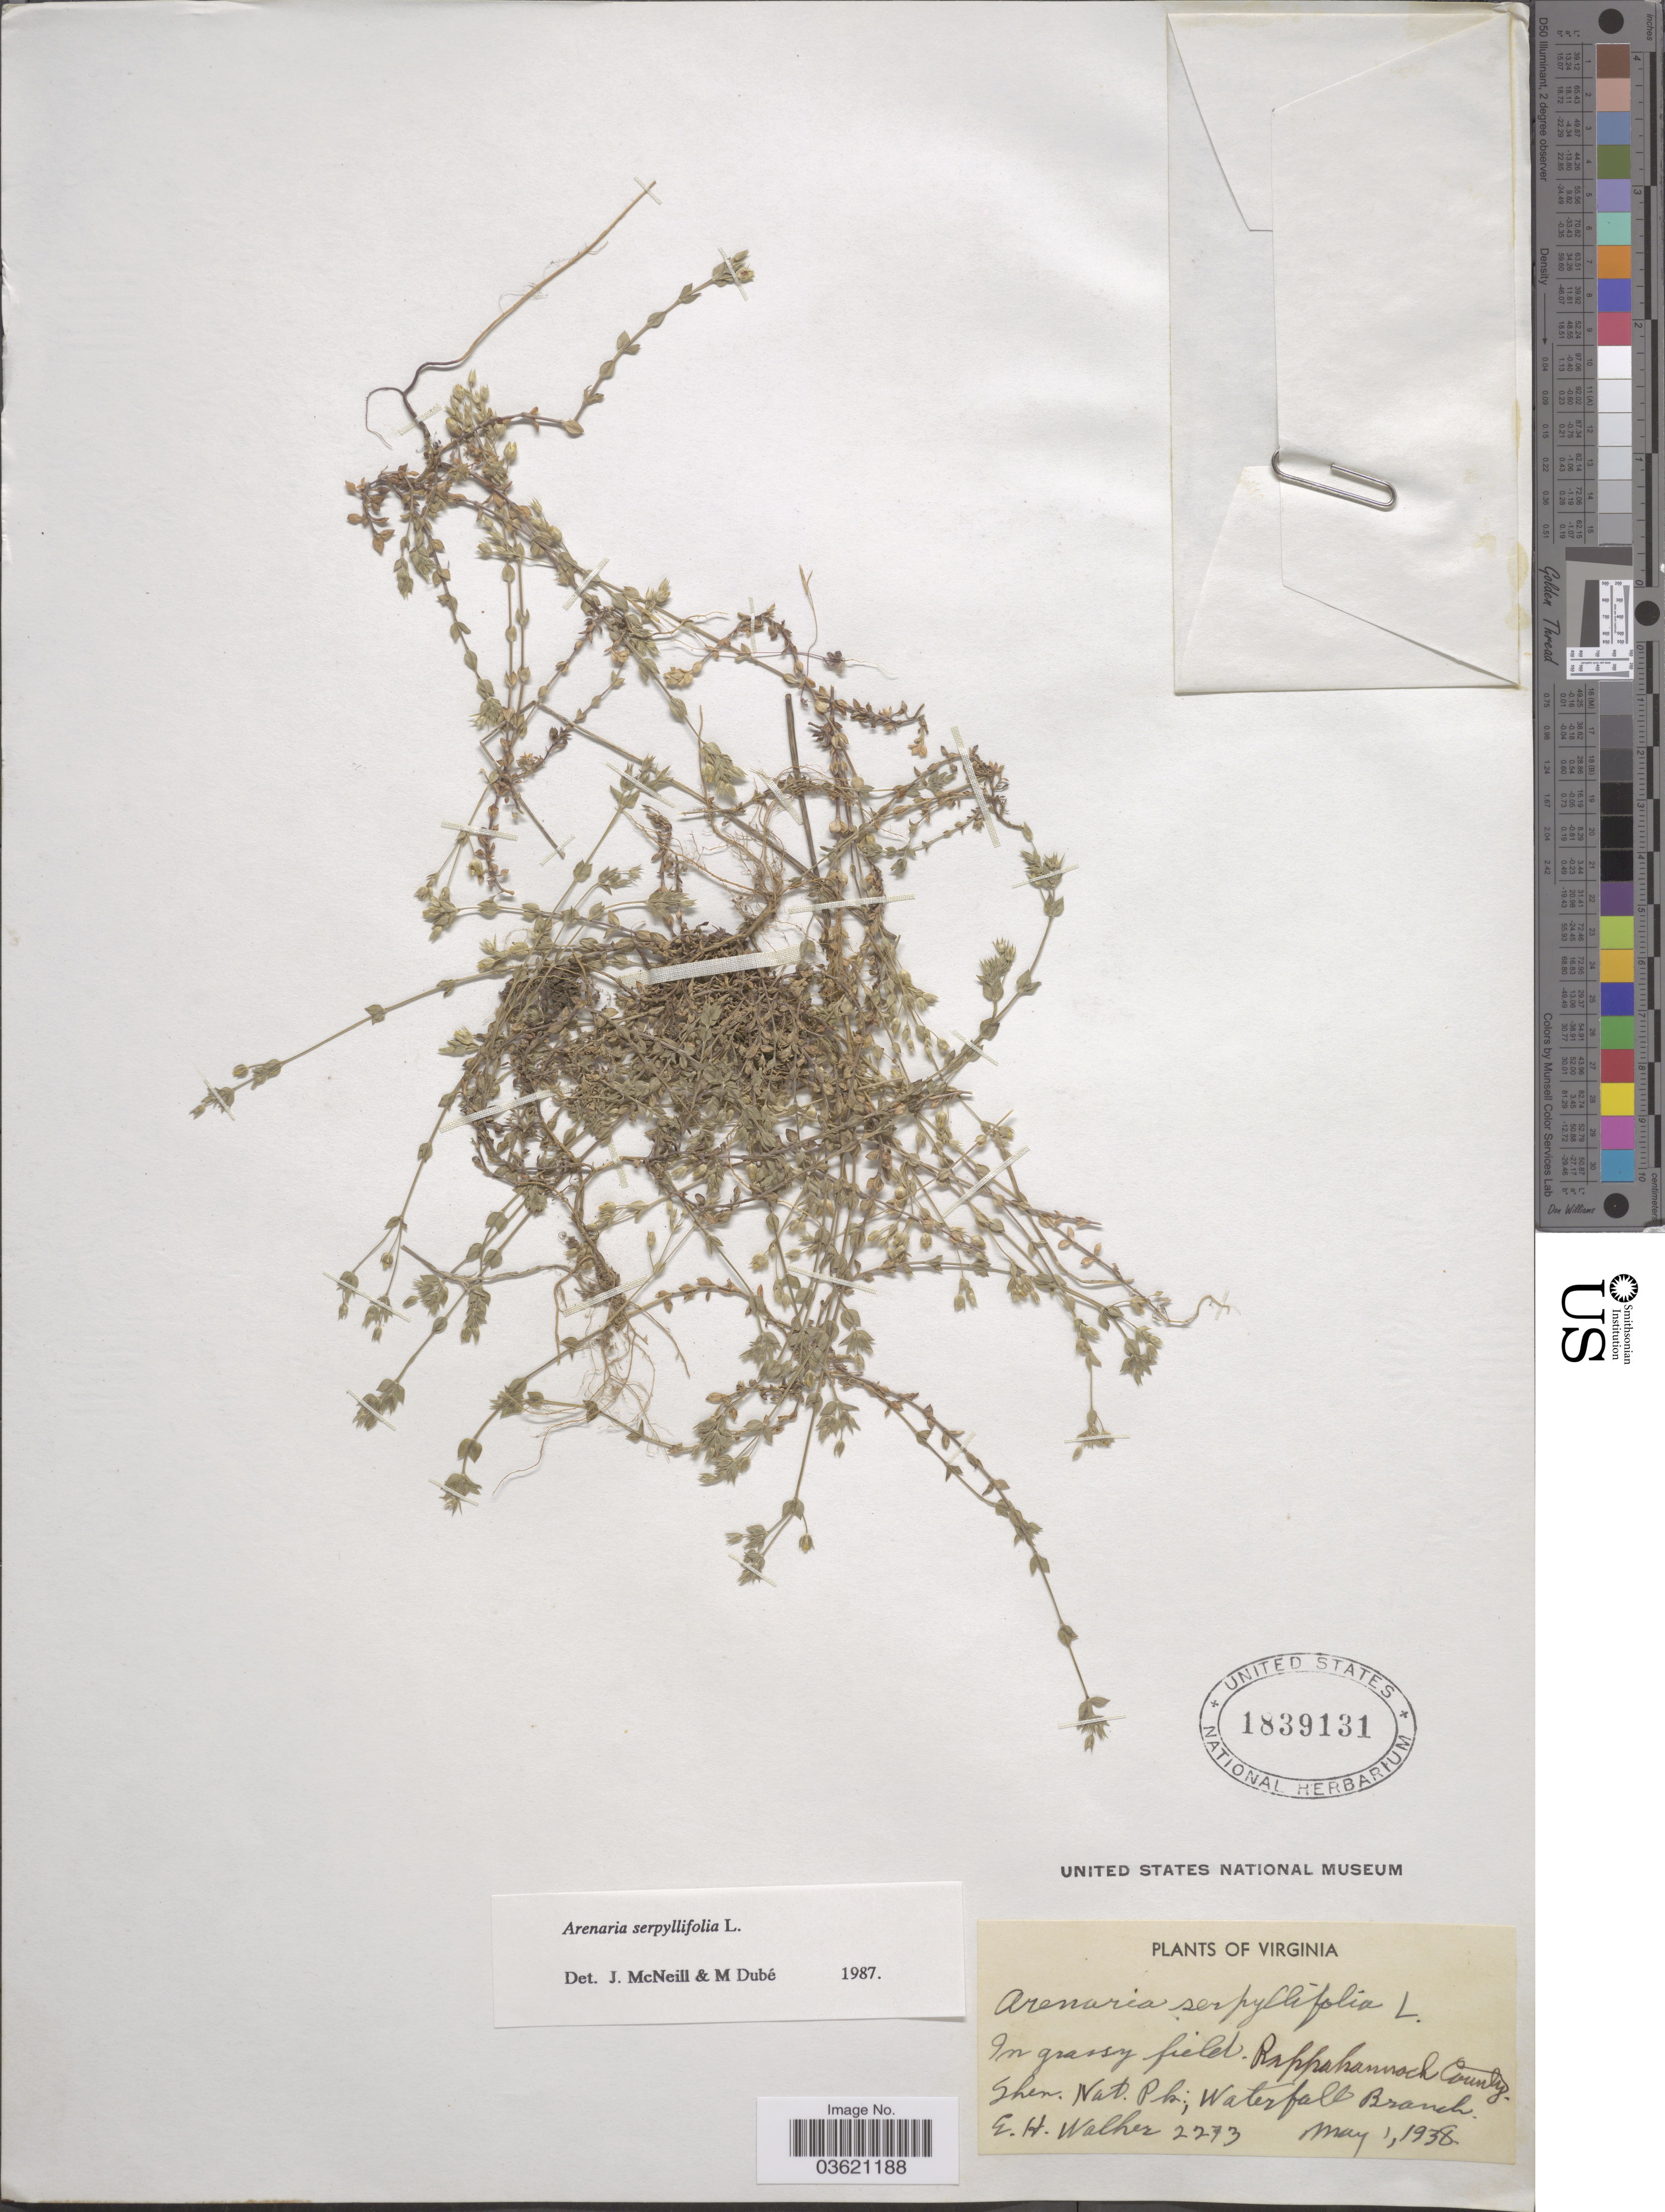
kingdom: Plantae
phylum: Tracheophyta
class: Magnoliopsida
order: Caryophyllales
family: Caryophyllaceae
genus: Arenaria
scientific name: Arenaria serpyllifolia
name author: L.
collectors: E. H. Walker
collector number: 2273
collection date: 1938-05-01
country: United States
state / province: Virginia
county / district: Rappahannock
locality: In grassy field. Shenandoah. Nat'l. Park: Waterfall Branch.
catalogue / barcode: US 1839131